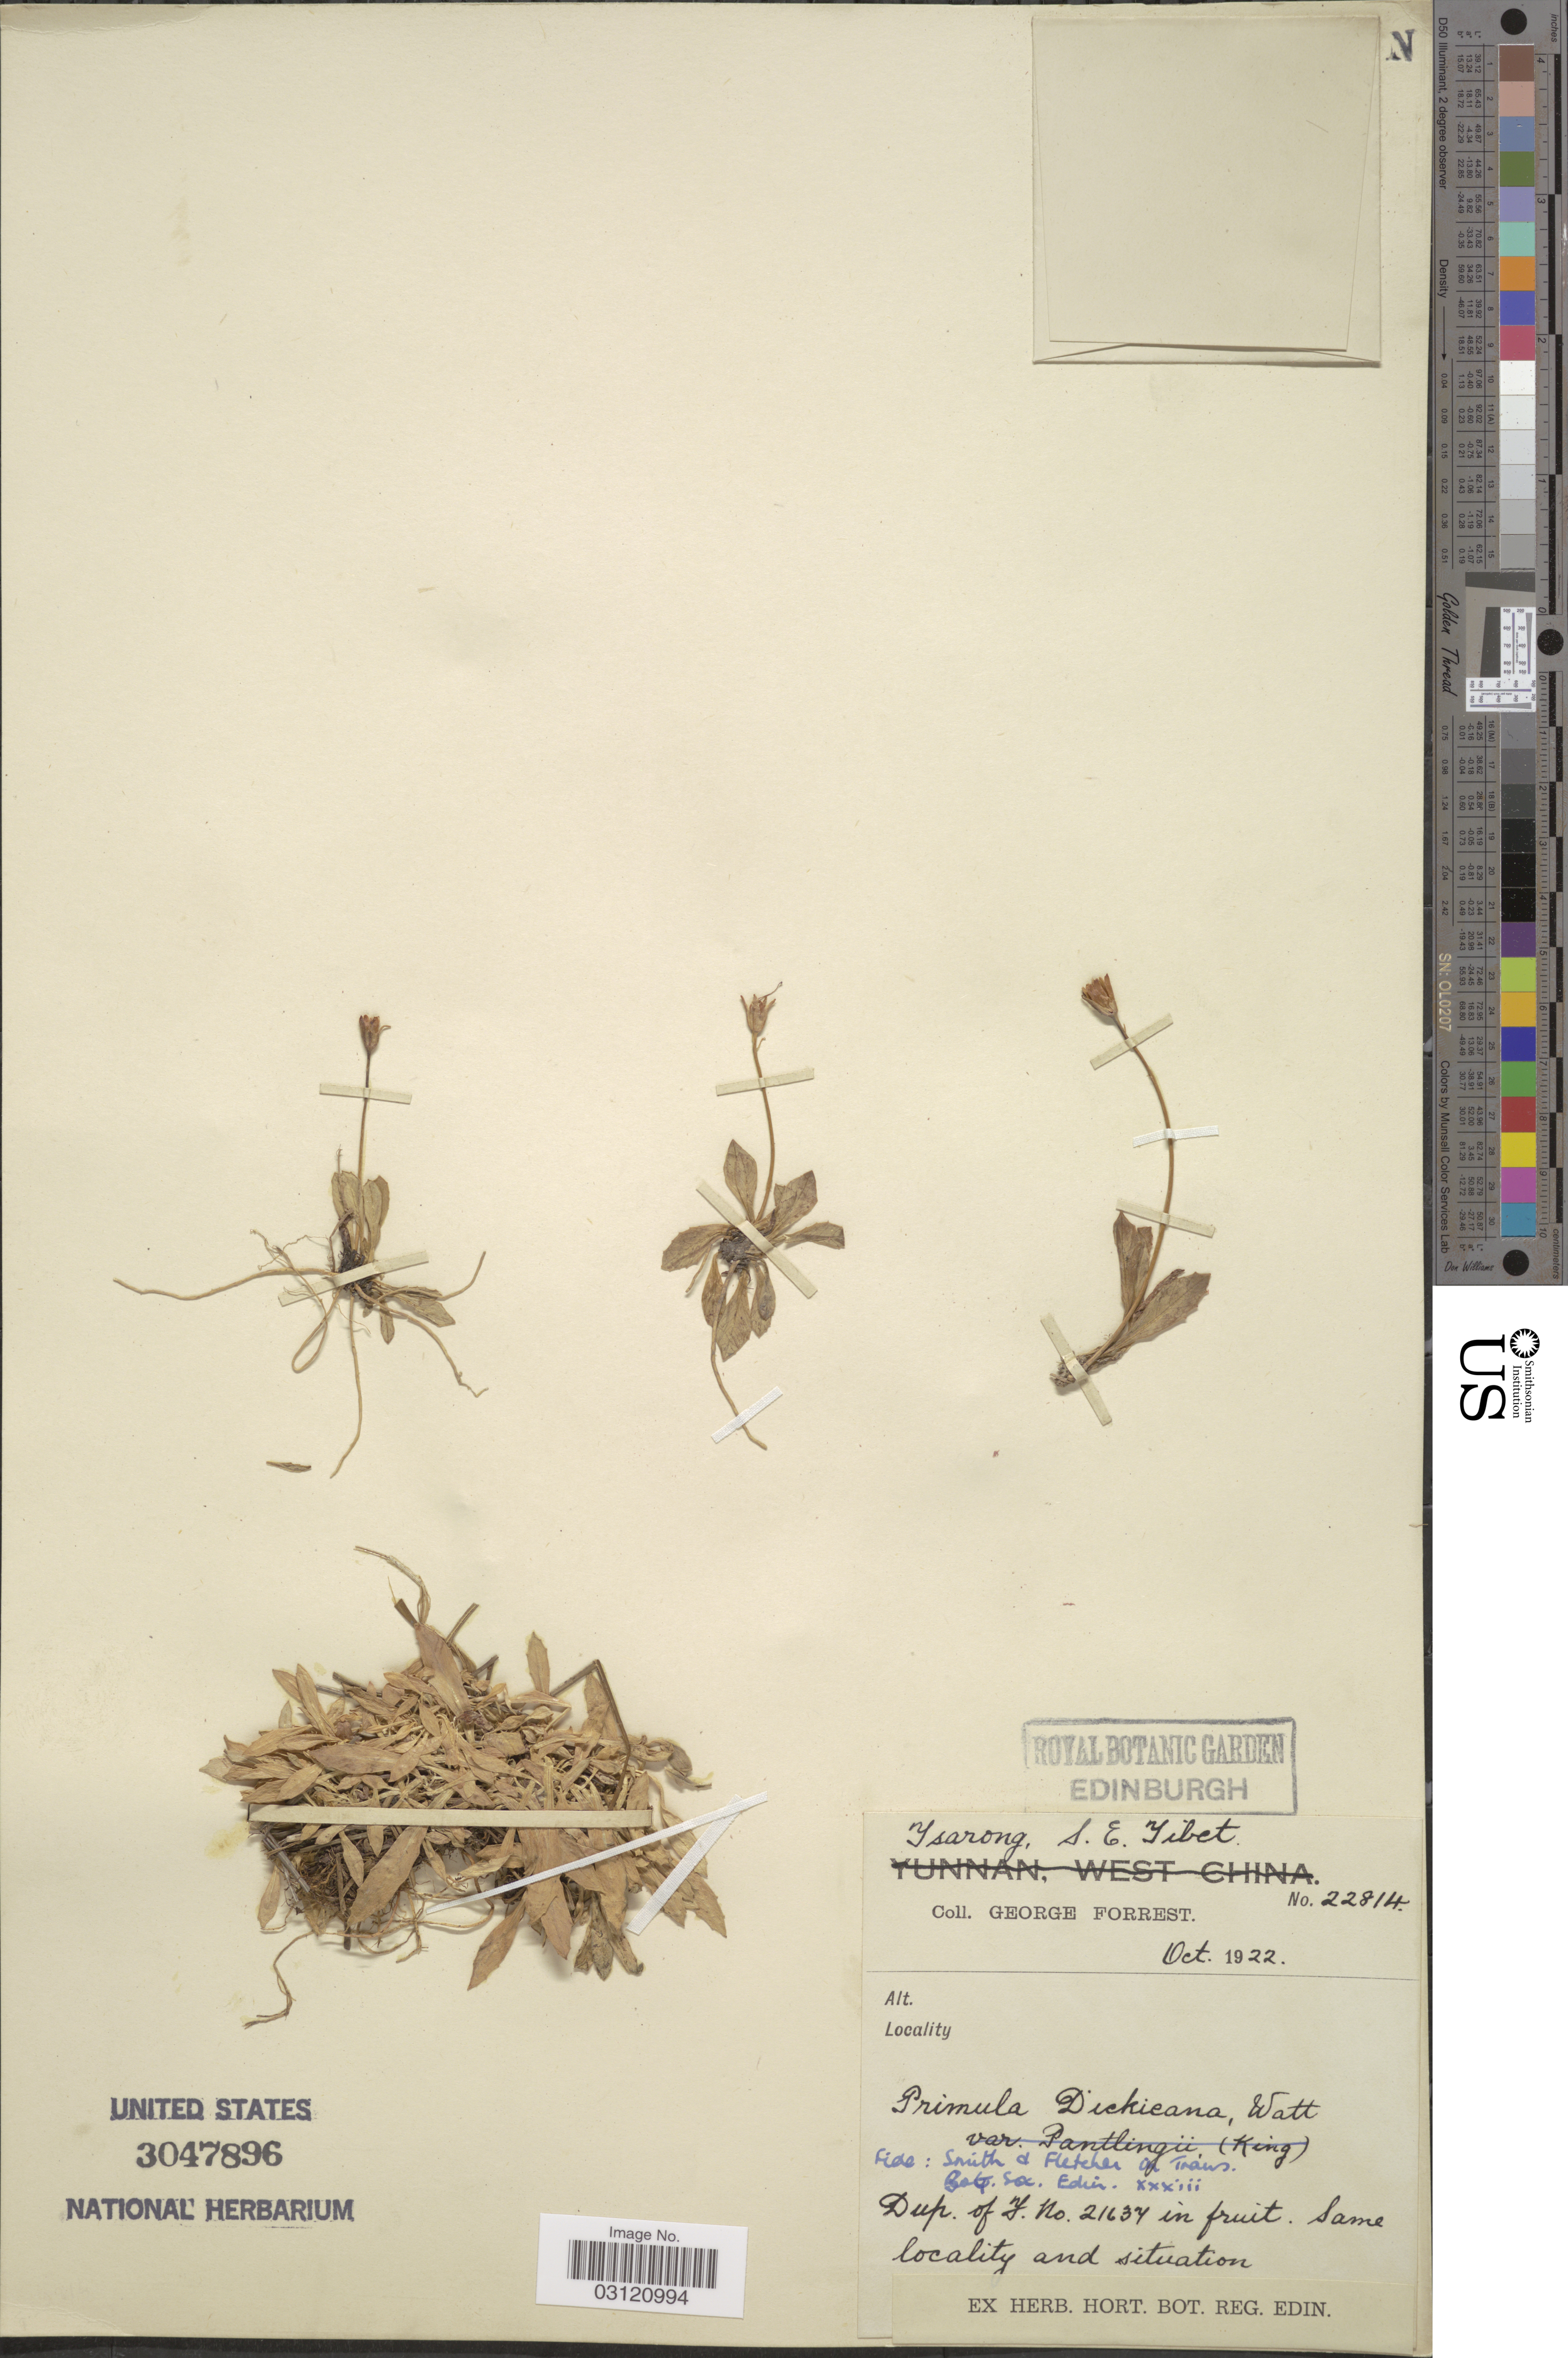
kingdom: Plantae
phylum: Tracheophyta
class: Magnoliopsida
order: Ericales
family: Primulaceae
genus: Primula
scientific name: Primula dickieana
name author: Watt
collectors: G. Forrest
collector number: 22814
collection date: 1922-10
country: China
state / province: Xizang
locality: Tsarong, S. E. Tibet.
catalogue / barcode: US 3047896